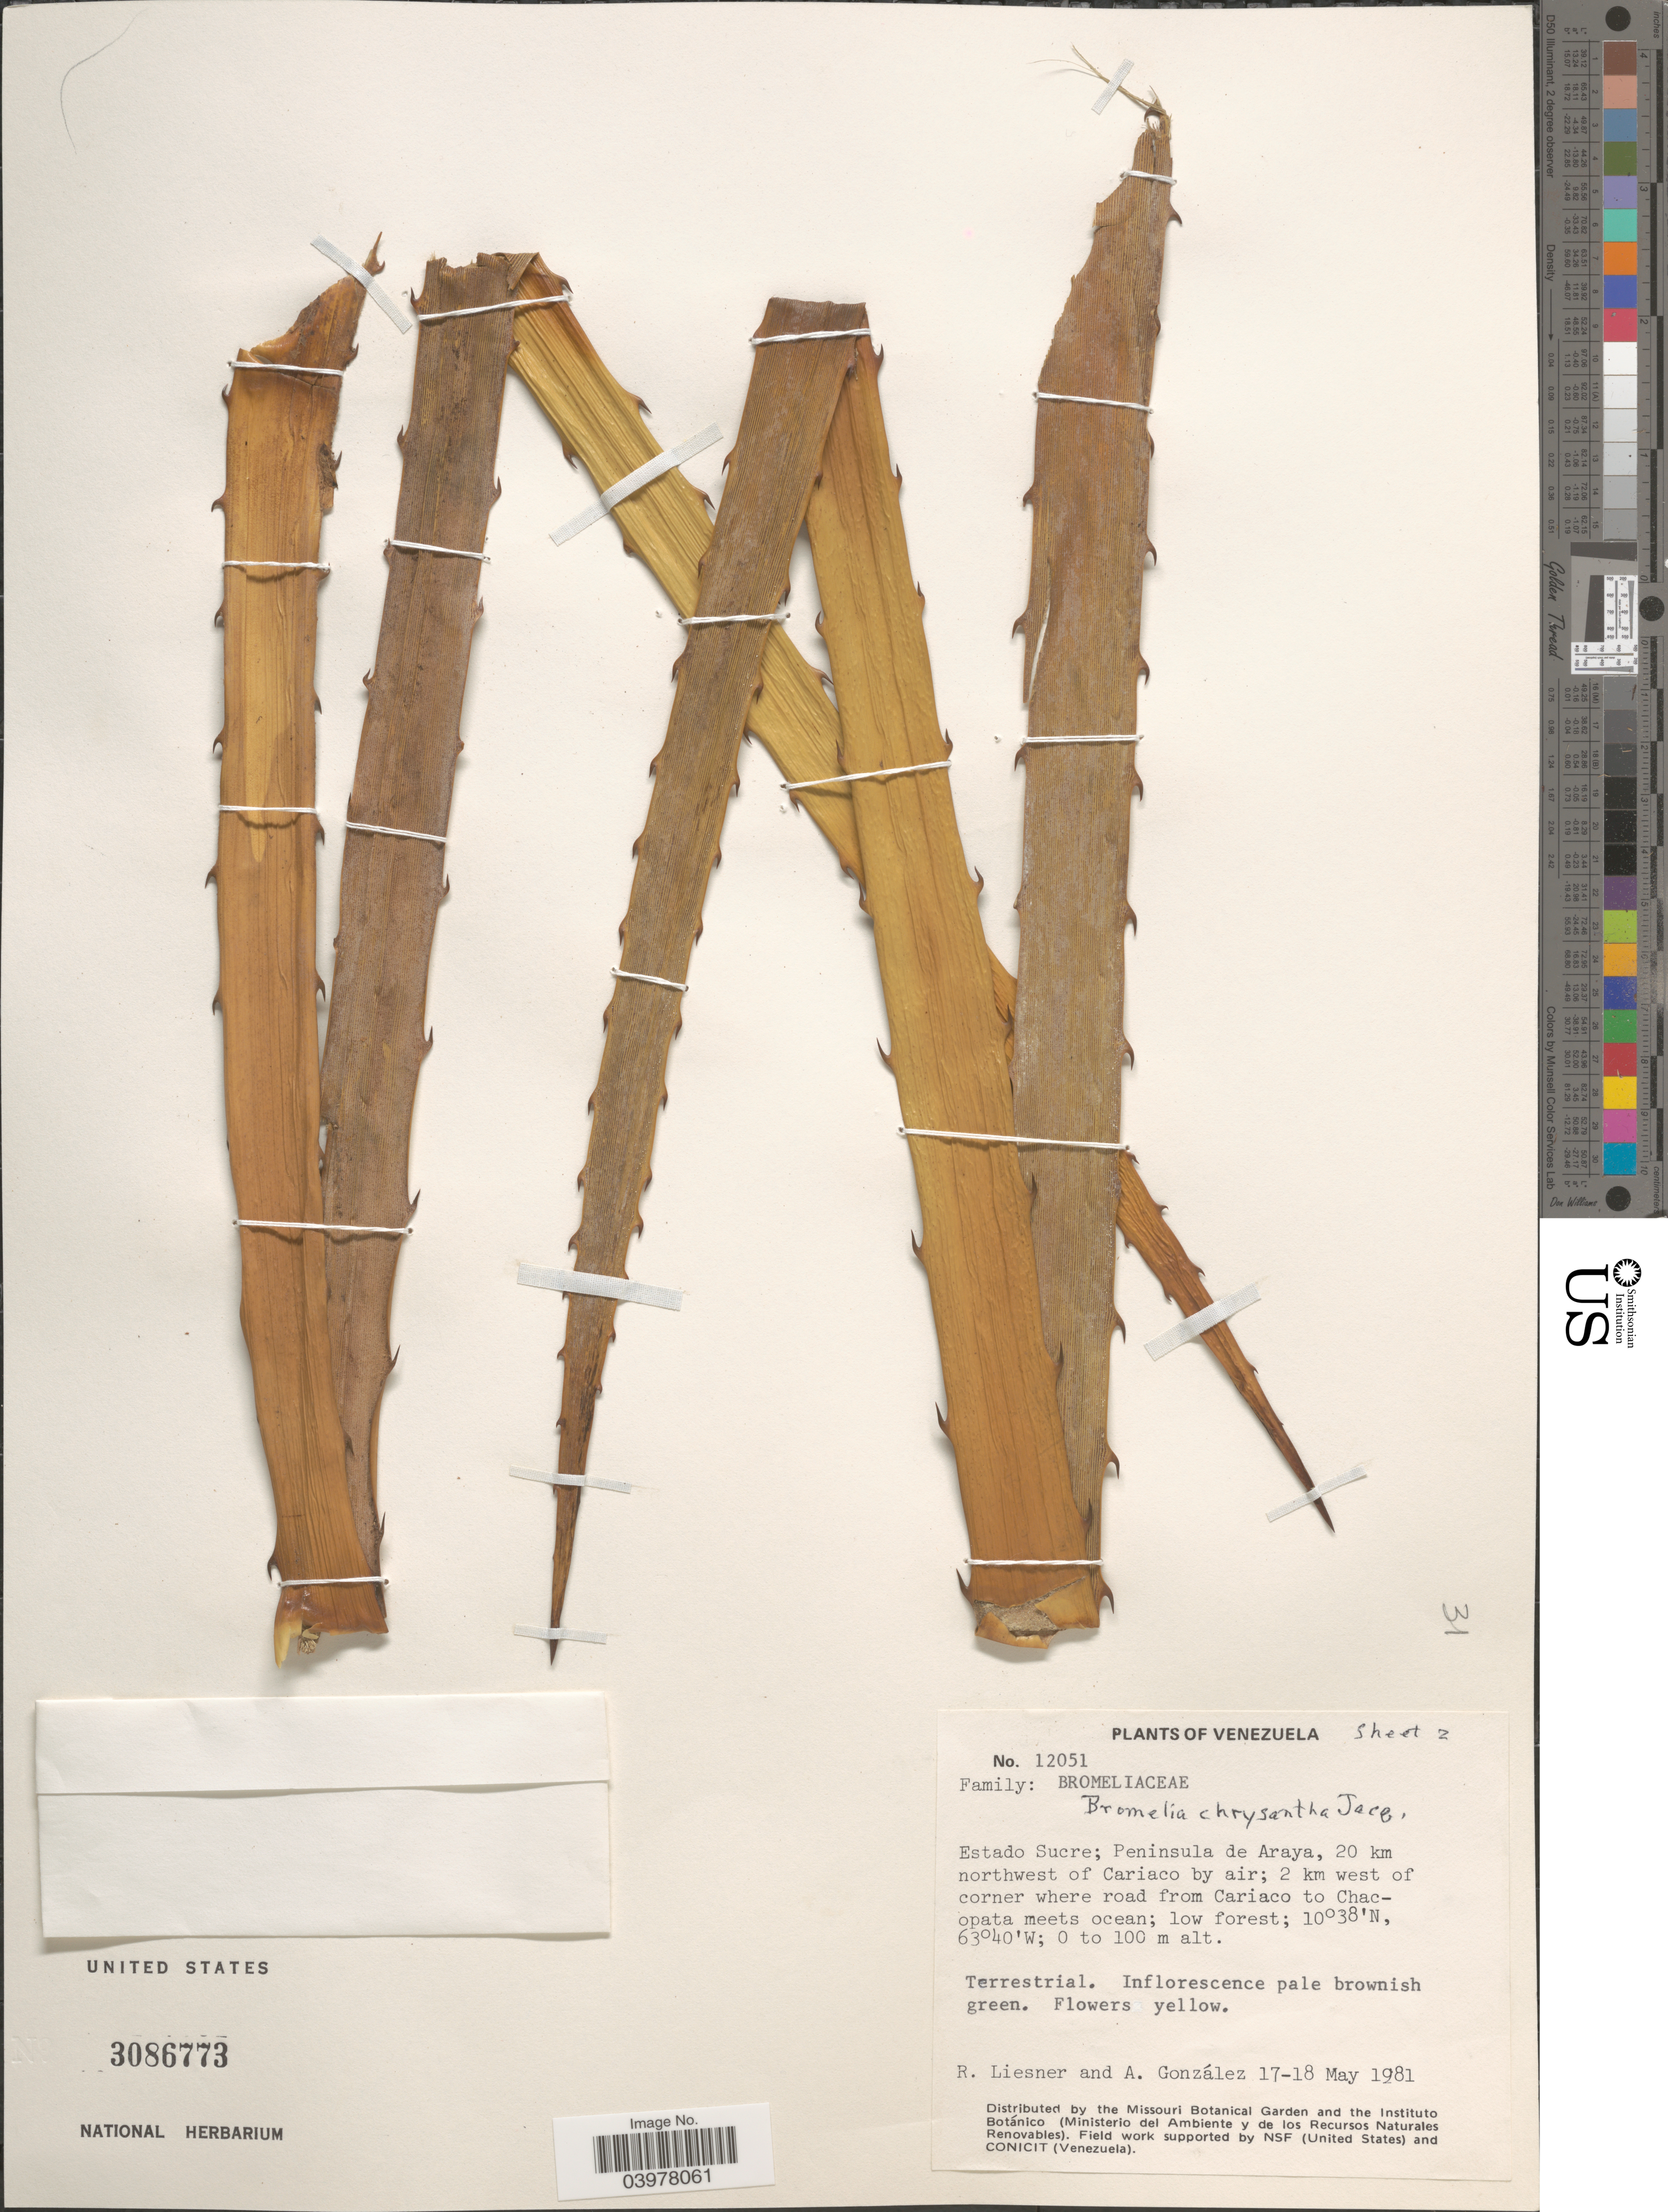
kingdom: Plantae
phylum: Tracheophyta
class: Liliopsida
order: Poales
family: Bromeliaceae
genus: Bromelia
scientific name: Bromelia chrysantha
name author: Jacq.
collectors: R. L. Liesner & A. C. González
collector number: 12051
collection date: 1981-05-17/1981-05-18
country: Venezuela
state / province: Sucre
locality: Peninsula de Araya, 20 km northwest of Cariaco by air; 2 km west of corner where road from Cariaco to Chacopata meets ocean.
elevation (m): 0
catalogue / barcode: US 3086773